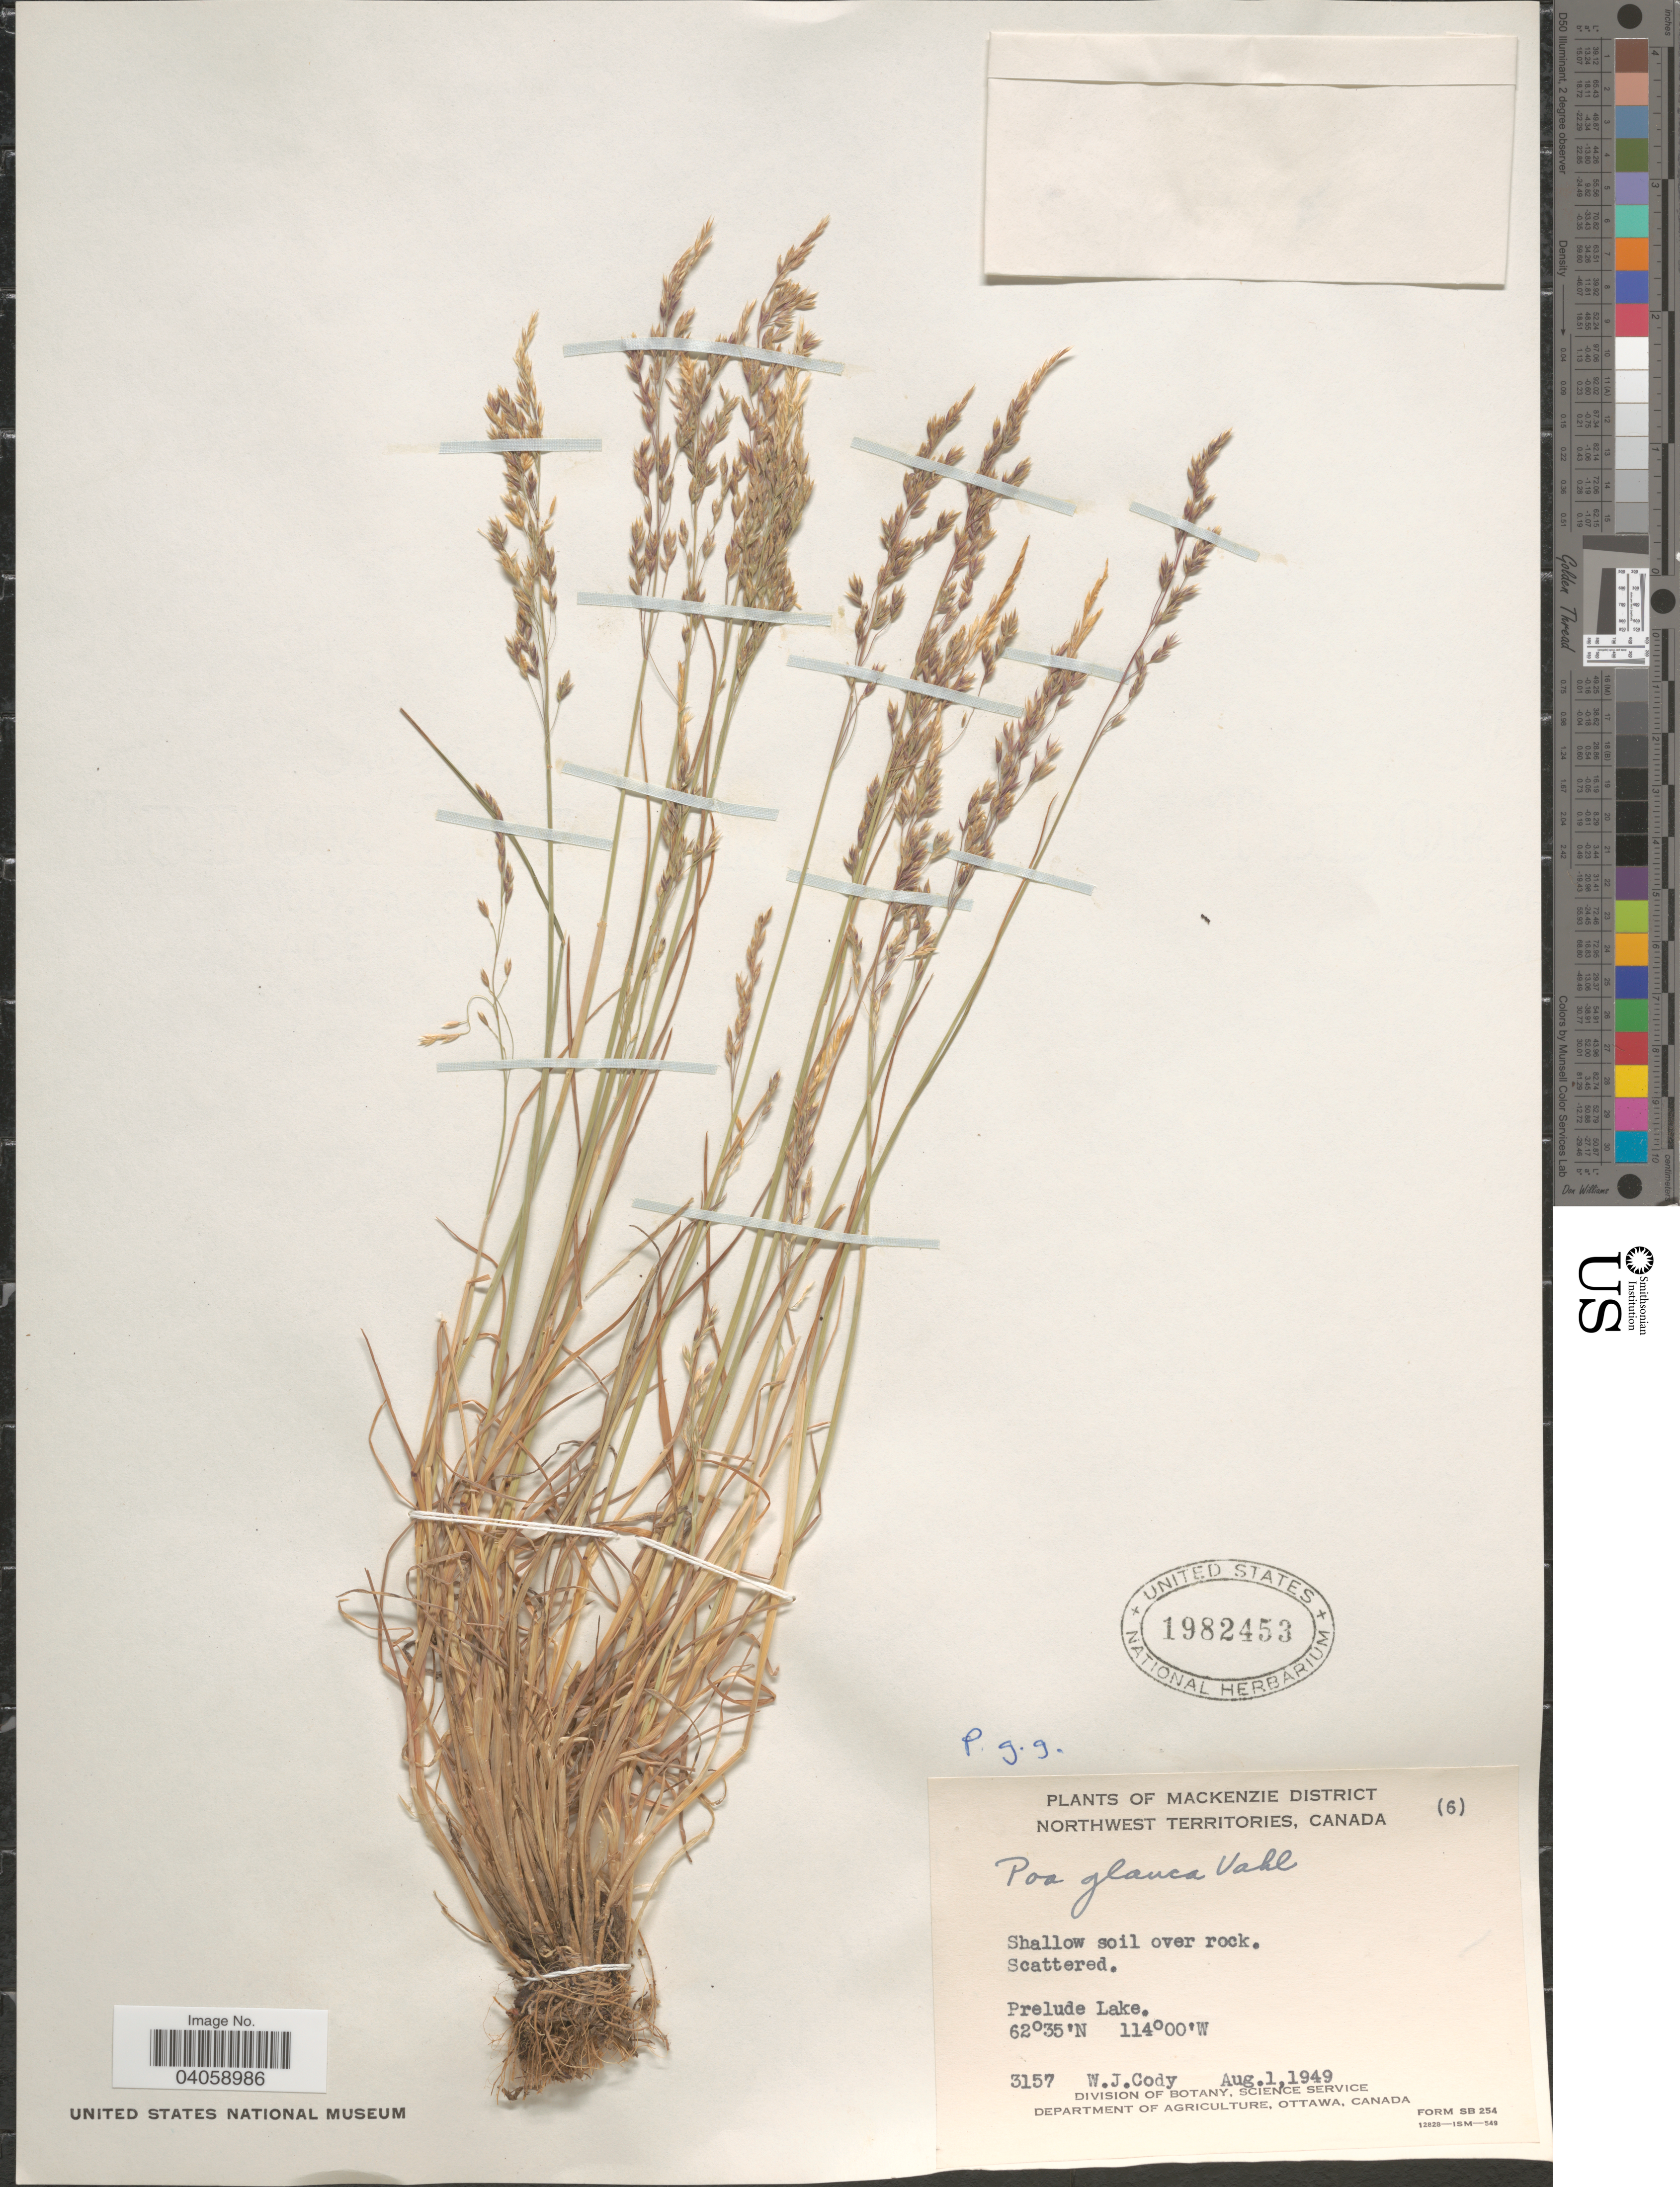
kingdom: Plantae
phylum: Tracheophyta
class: Liliopsida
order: Poales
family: Poaceae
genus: Poa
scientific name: Poa glauca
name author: Vahl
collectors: W. Cody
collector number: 3157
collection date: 1949-08-01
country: Canada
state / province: Northwest Territories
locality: Mackenzie District. Prelude Lake.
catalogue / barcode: US 1982453